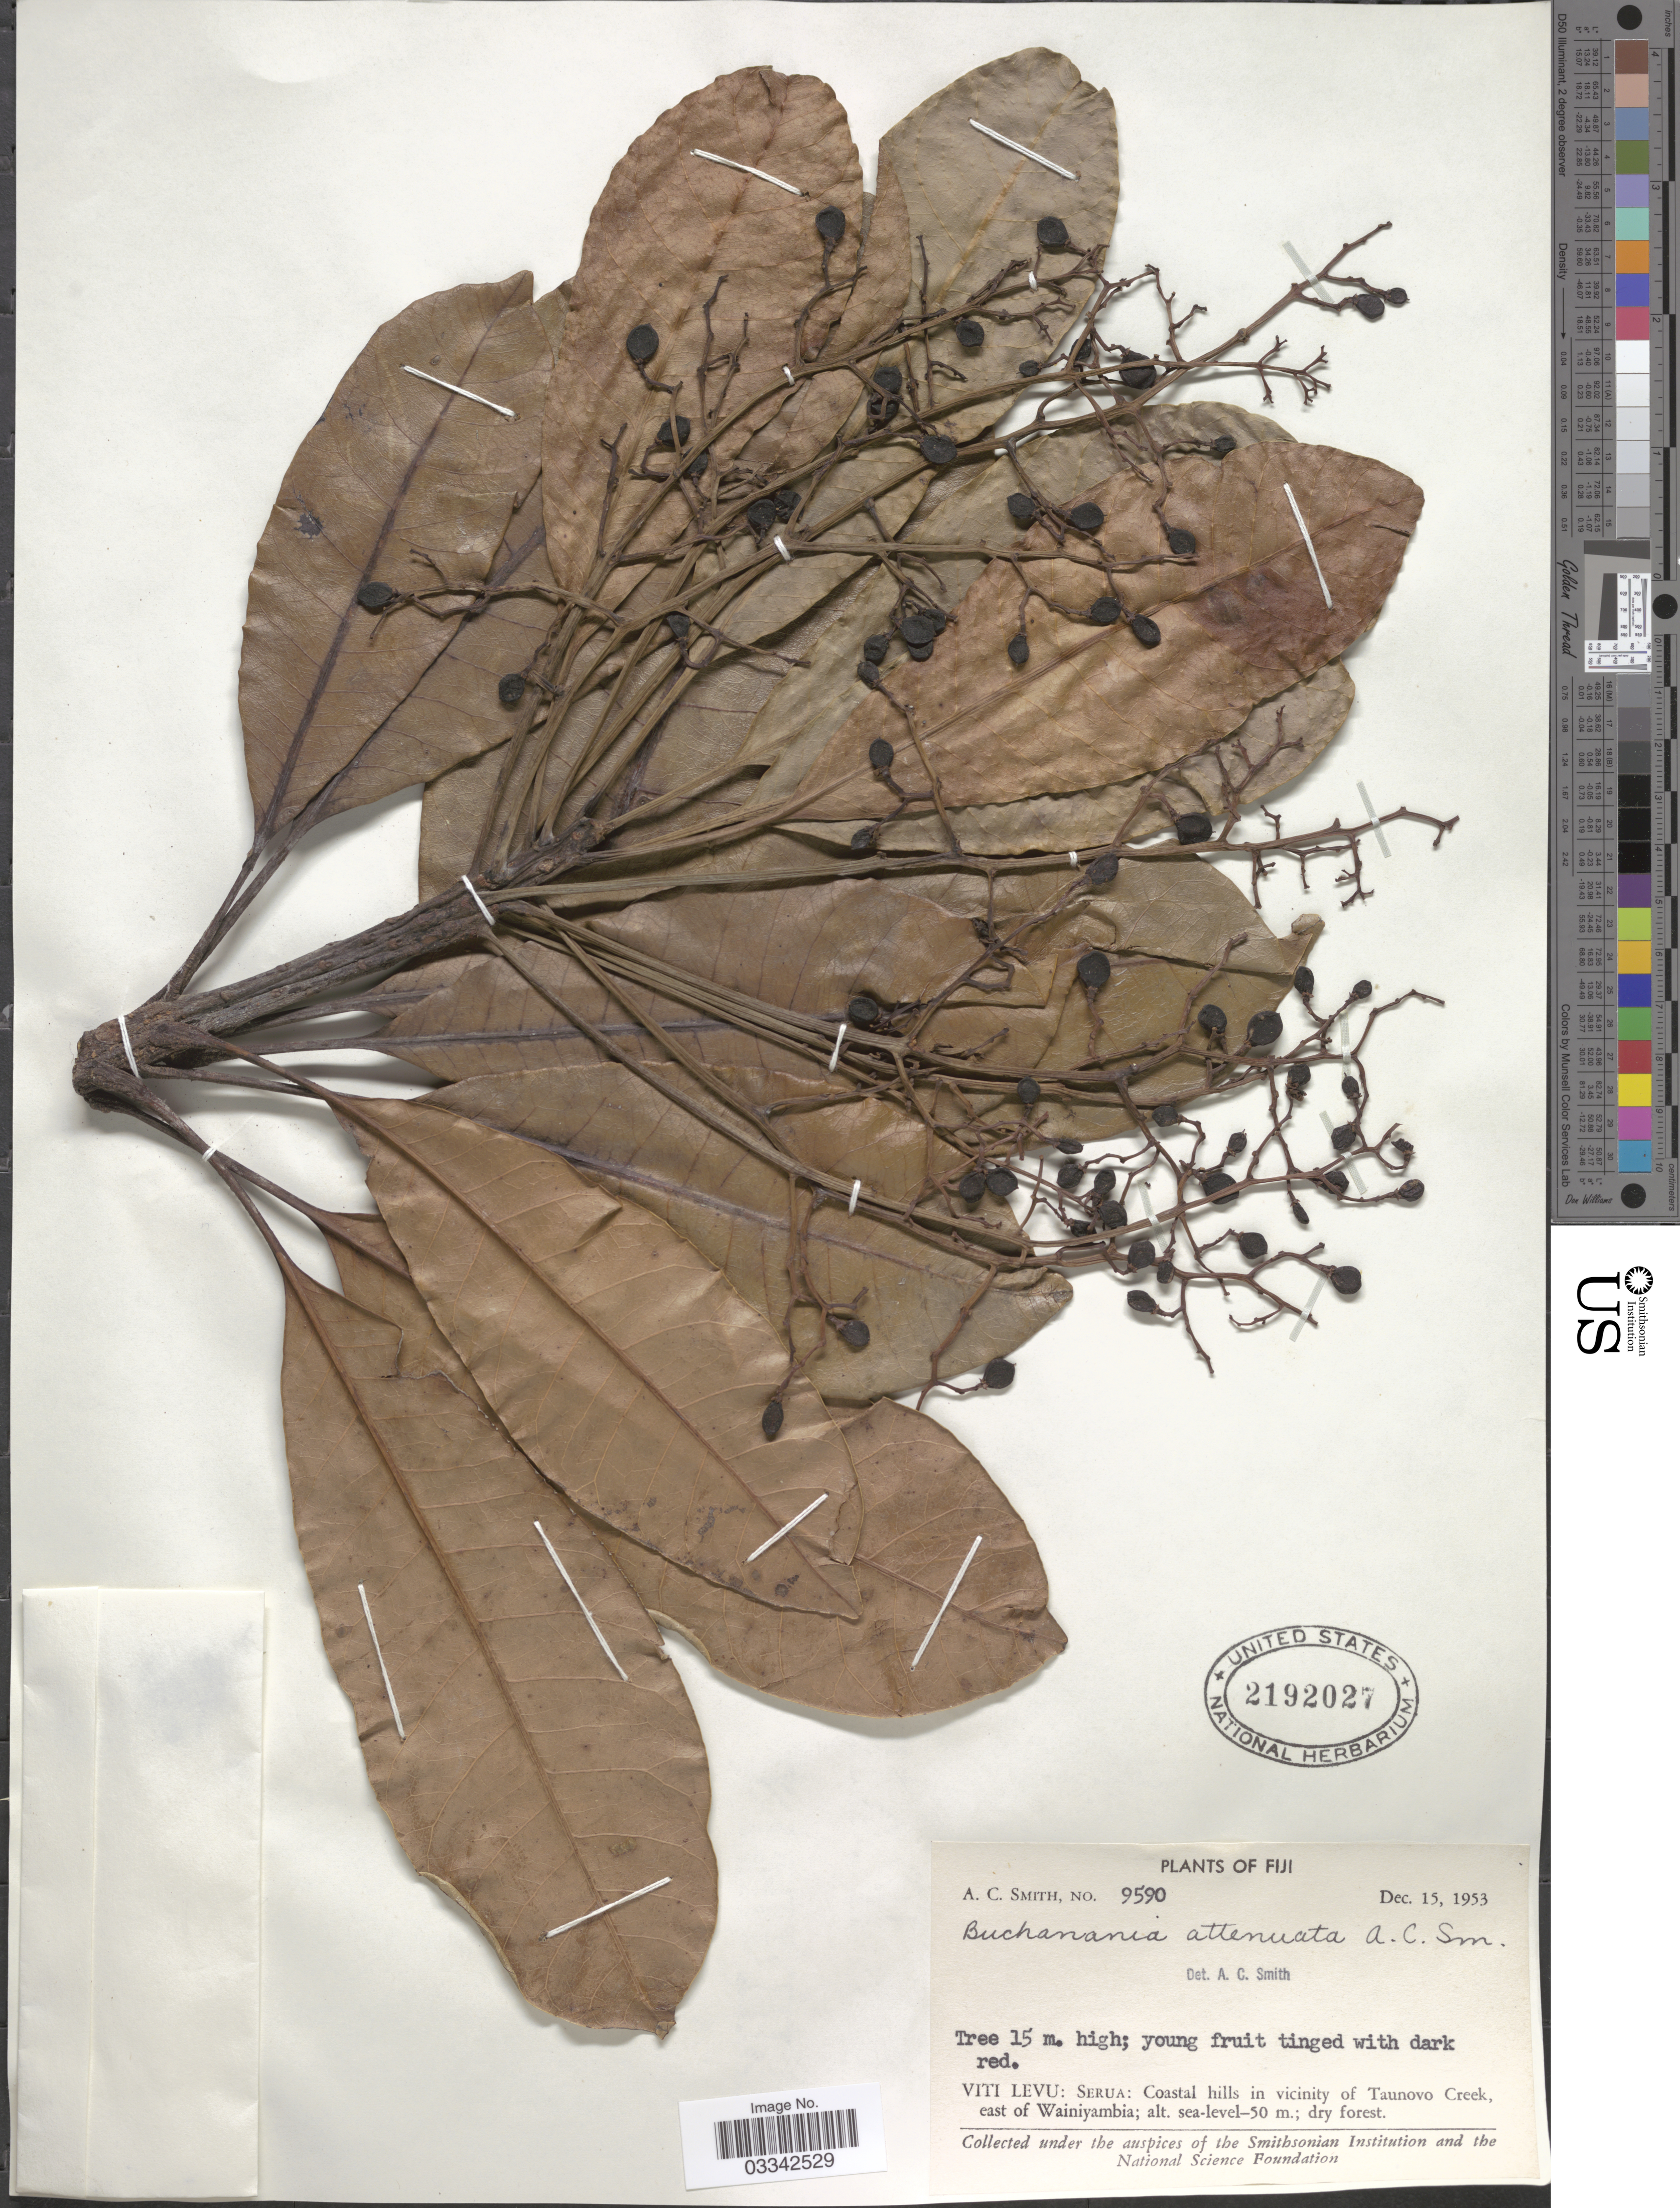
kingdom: Plantae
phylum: Tracheophyta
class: Magnoliopsida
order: Sapindales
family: Anacardiaceae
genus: Buchanania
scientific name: Buchanania acuminata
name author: Turcz.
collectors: A. C. Smith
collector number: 9590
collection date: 1953-12-15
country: Fiji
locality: Viti Levu: Serua: Coastal hills in vicinity of Taunovo Creek, east of Wainiyambia.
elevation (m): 0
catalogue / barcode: US 2192027